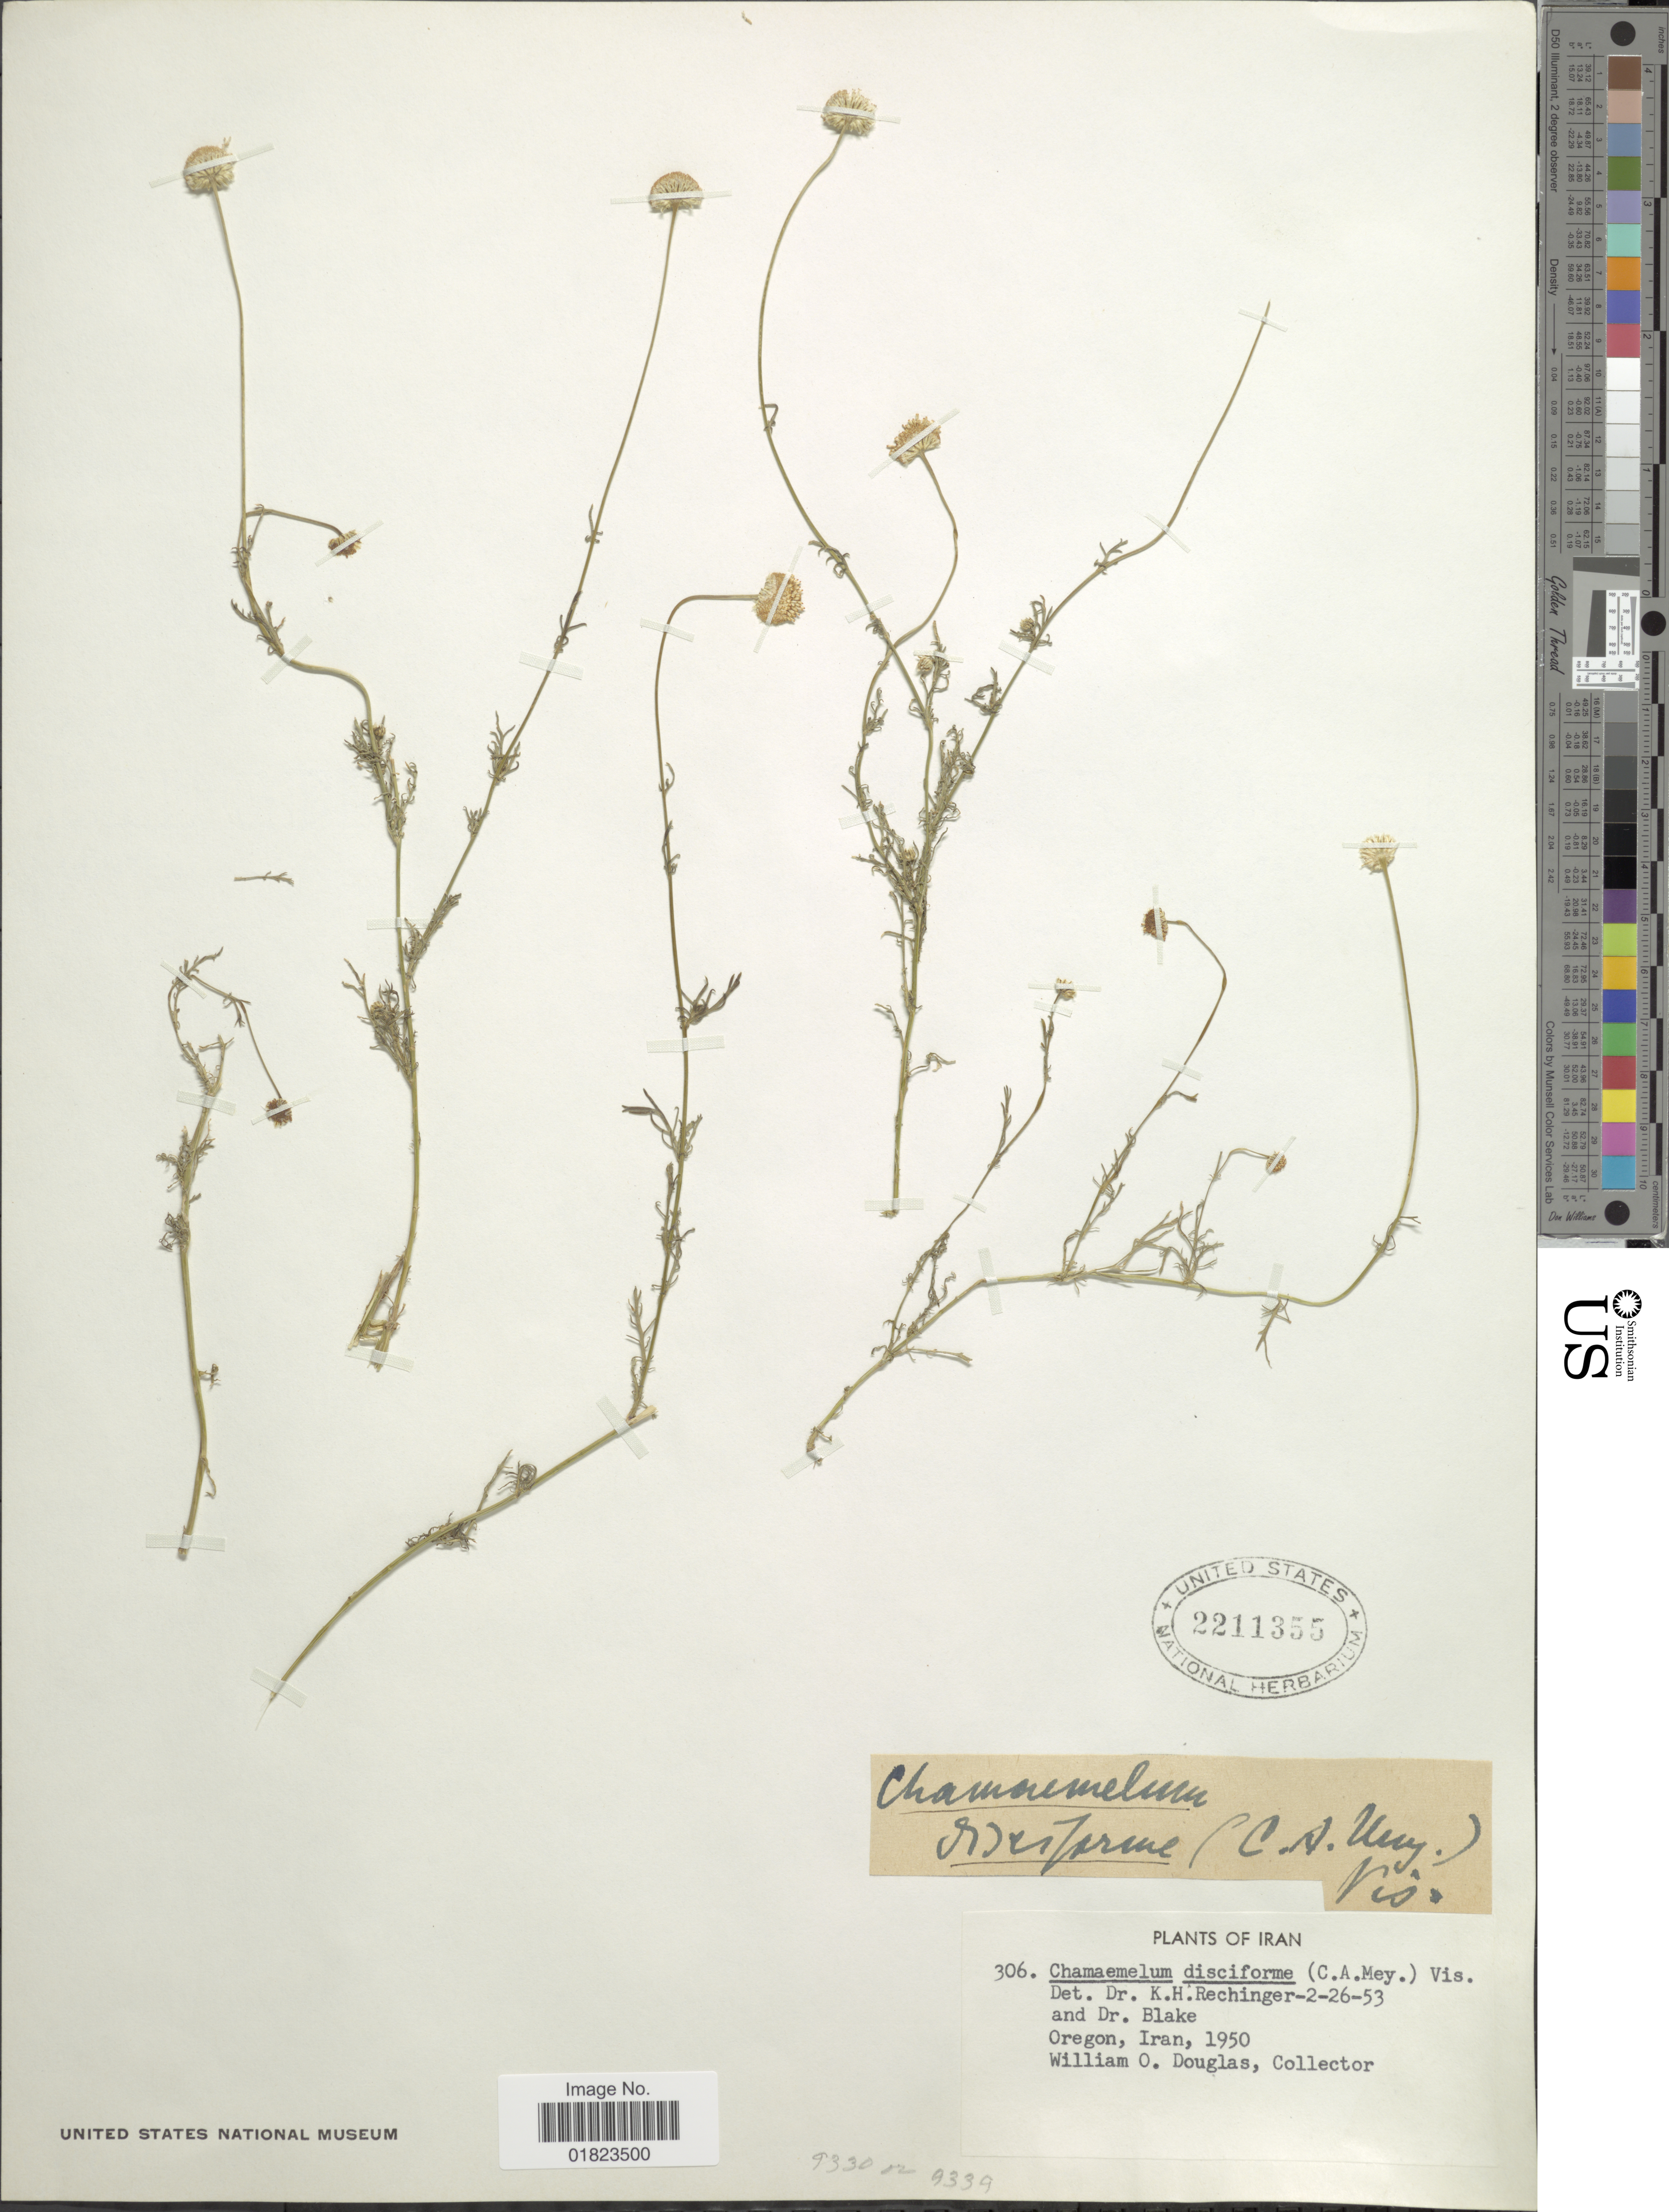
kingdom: Plantae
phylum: Tracheophyta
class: Magnoliopsida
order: Asterales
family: Asteraceae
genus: Tripleurospermum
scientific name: Tripleurospermum disciforme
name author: (C.A. Mey.) Sch. Bip.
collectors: W. Douglas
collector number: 306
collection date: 1950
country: United States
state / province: Oregon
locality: Oregon. Iran.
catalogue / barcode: US 2211355